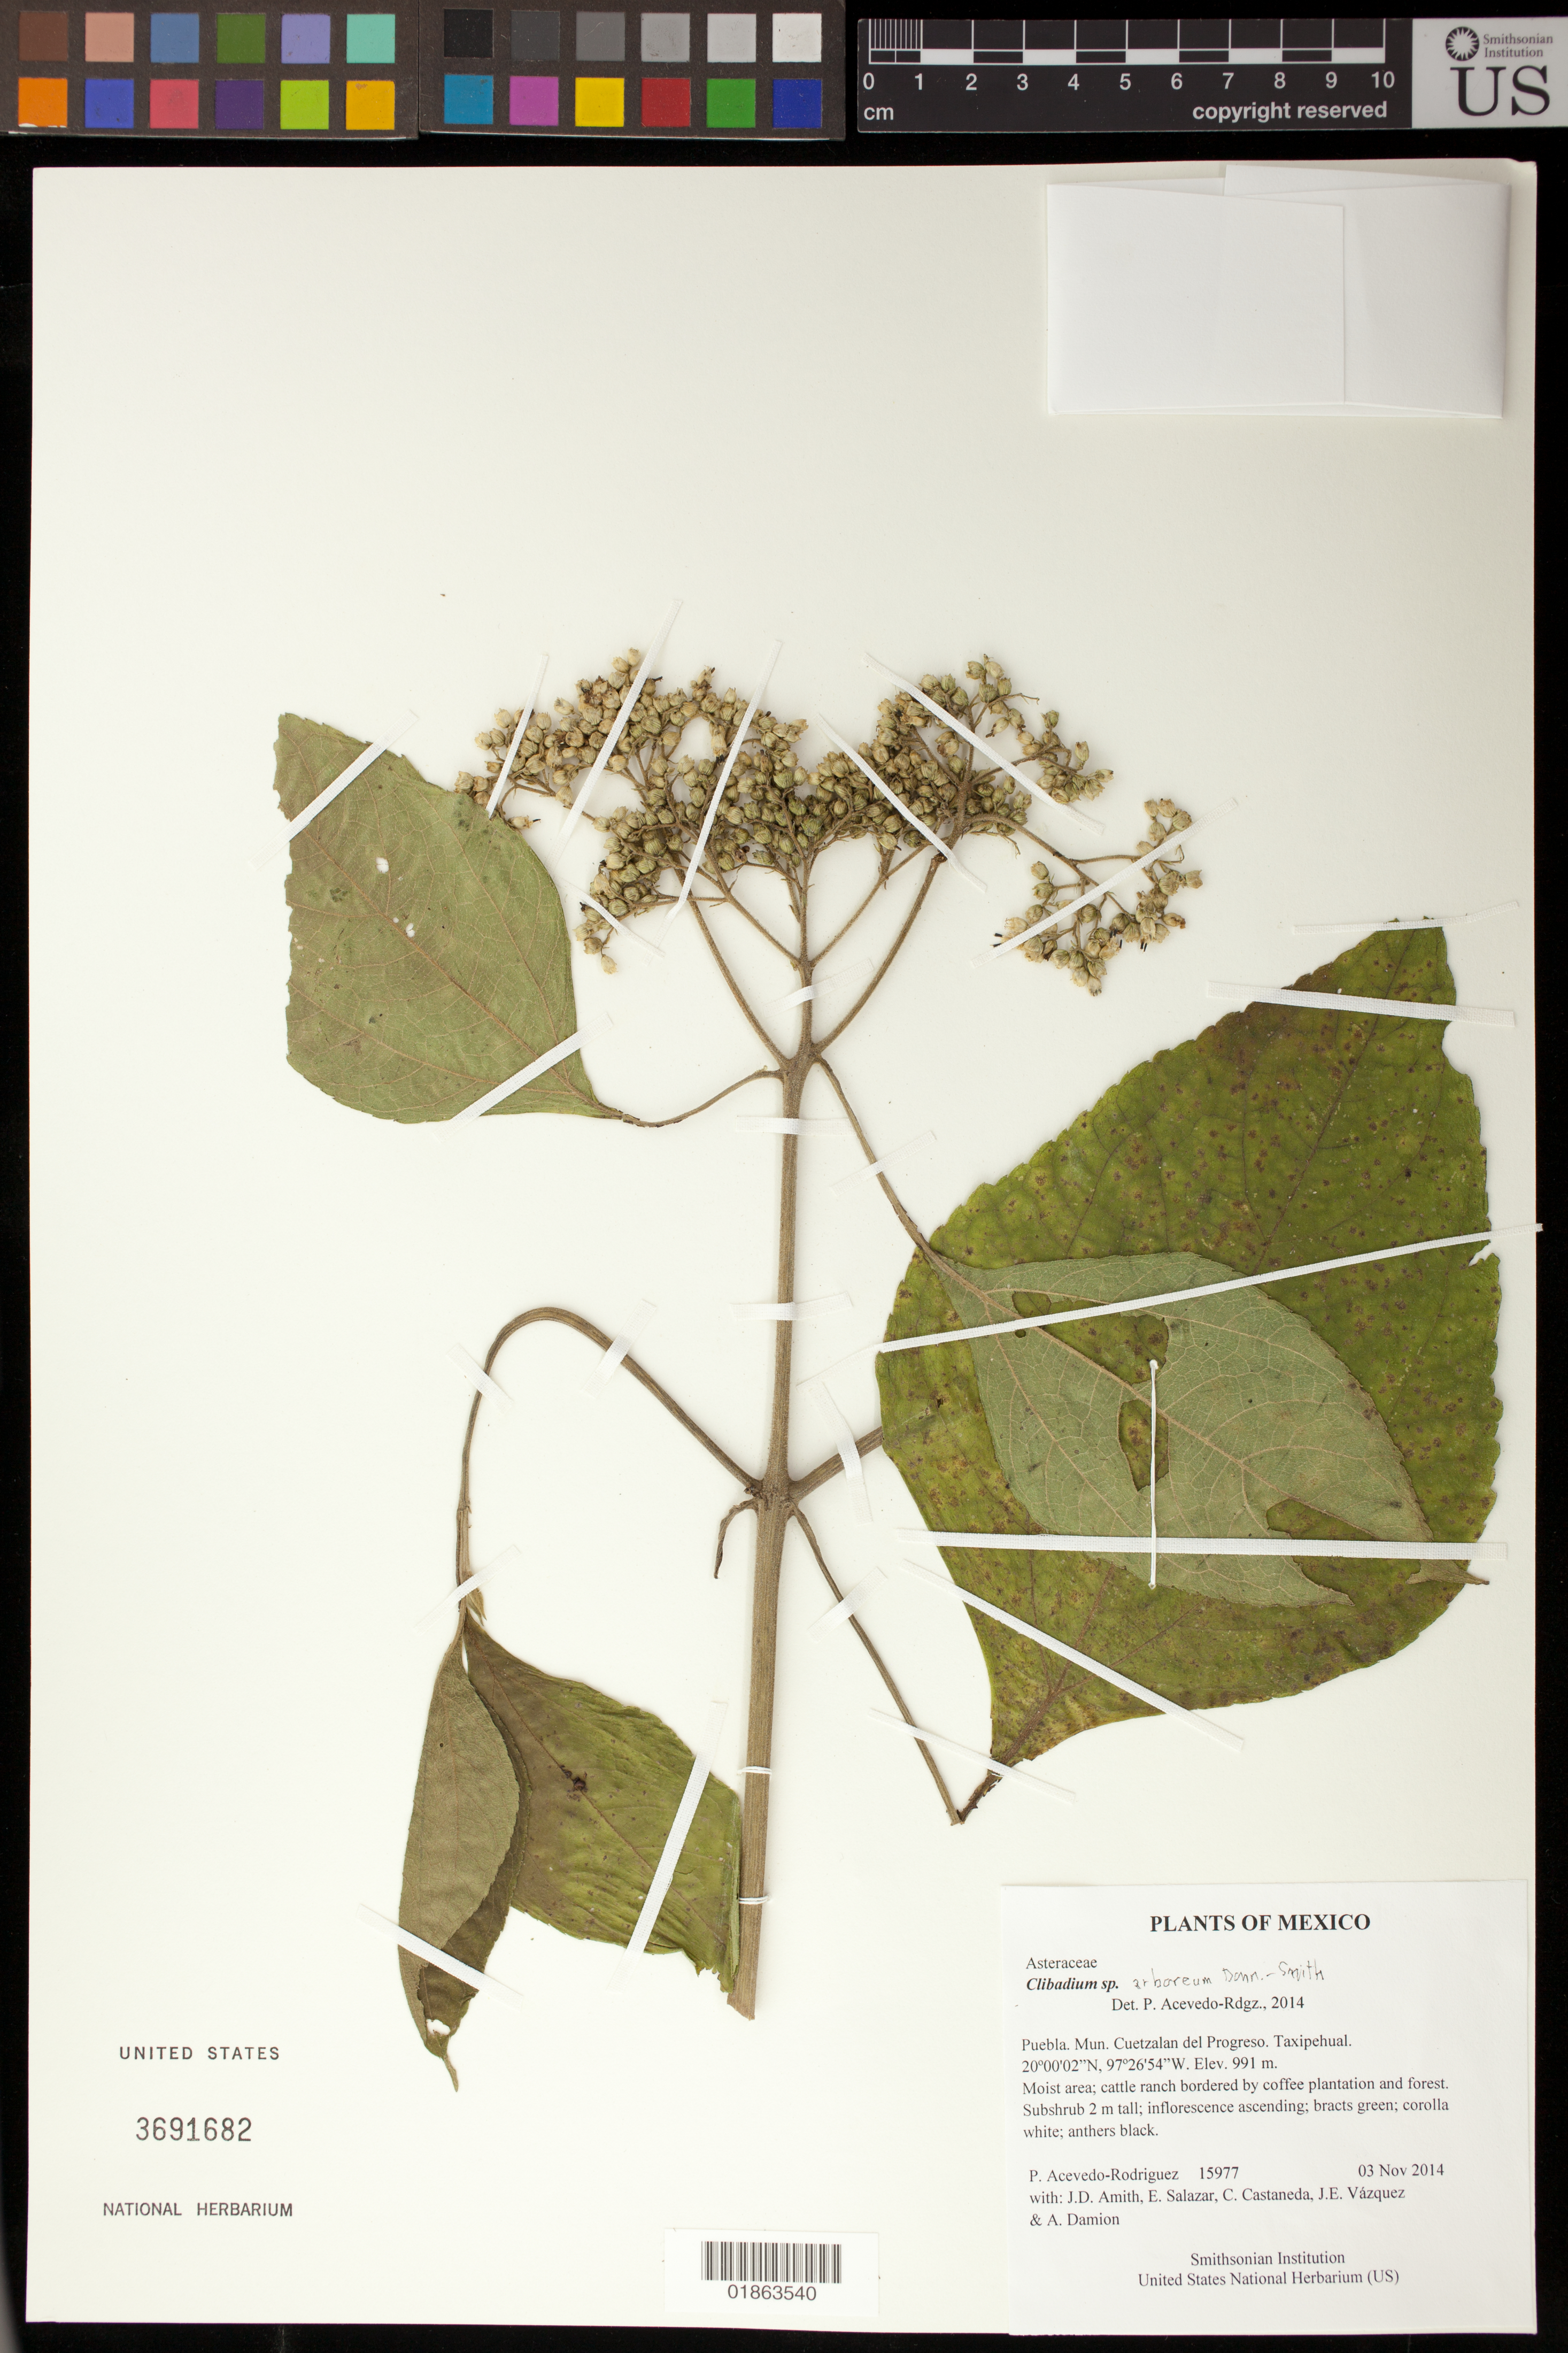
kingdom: Plantae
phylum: Tracheophyta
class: Magnoliopsida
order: Asterales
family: Asteraceae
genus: Clibadium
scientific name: Clibadium arboreum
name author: Donn. Sm.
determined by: Robinson, Harold E., (US)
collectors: P. Acevedo-Rodr., J. D. Amith, E. Salazar, C. Castaneda, J. E. Vázquez & A. Damion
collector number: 15977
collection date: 2014-11-03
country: Mexico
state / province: Puebla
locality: Mun. Cuetzalan del Progreso. Taxipehual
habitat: Moist area; cattle ranch bordered with coffee plant. and forest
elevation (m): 991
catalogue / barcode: US 3691682